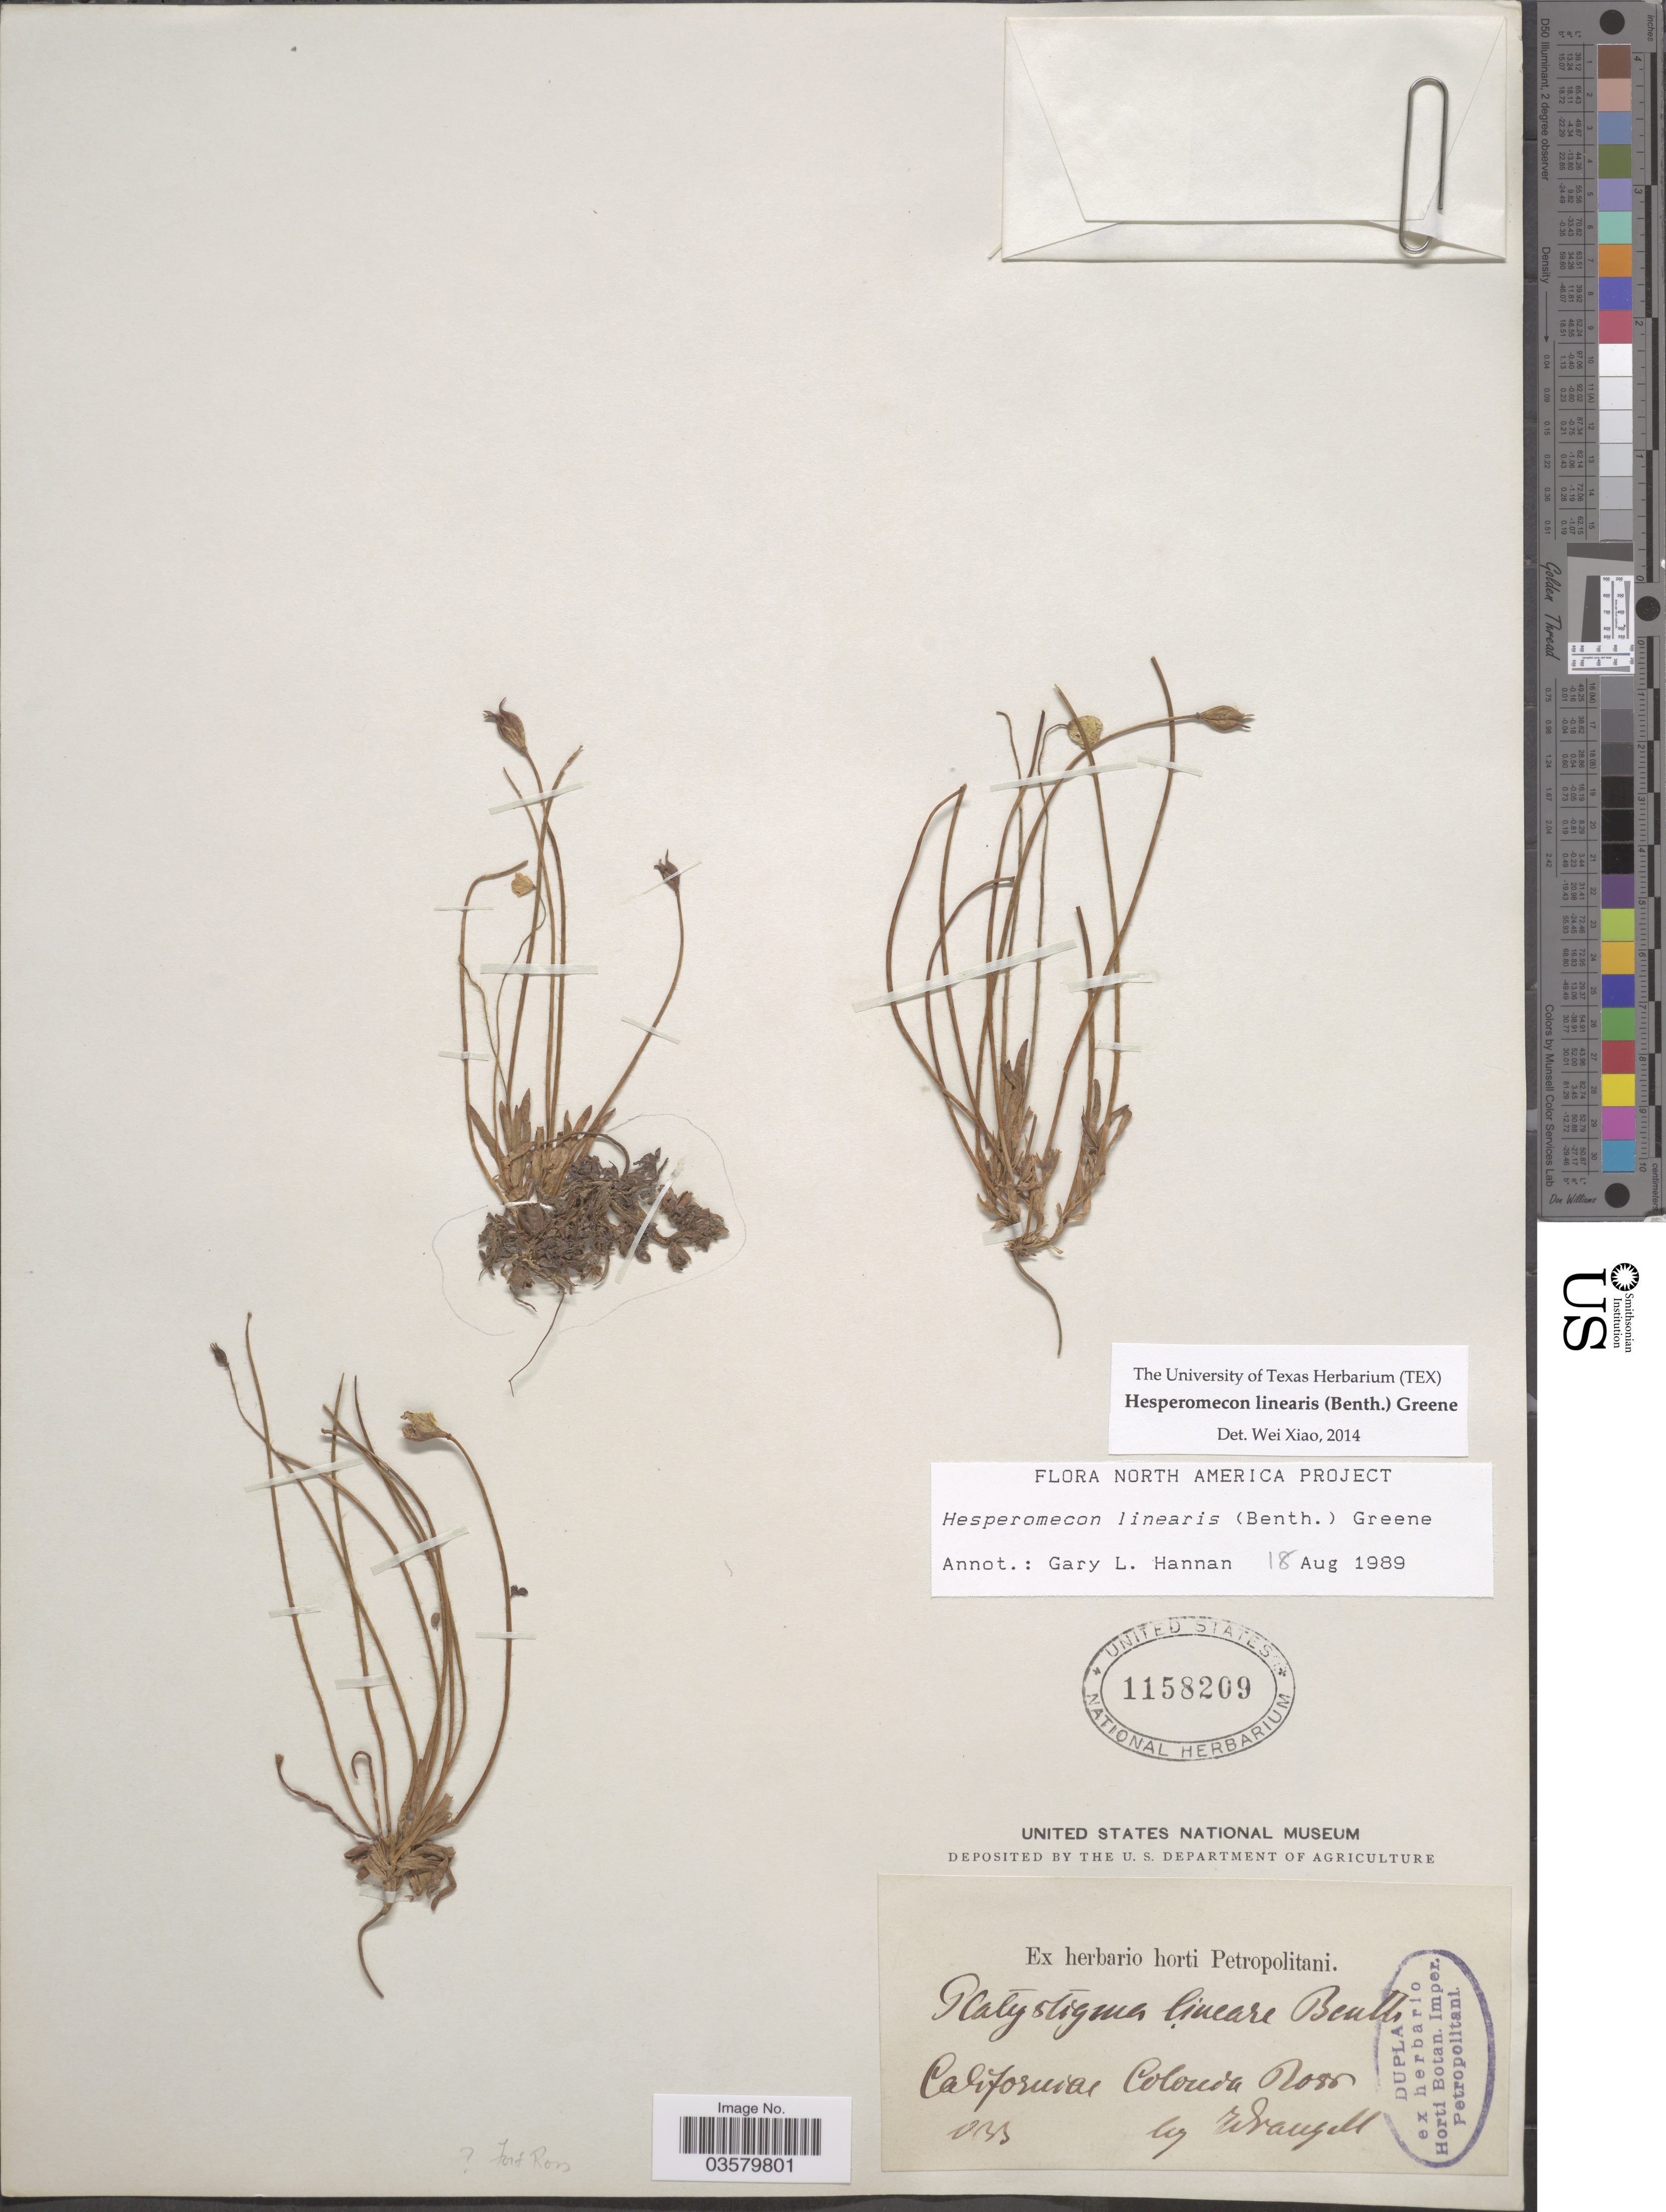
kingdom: Plantae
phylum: Tracheophyta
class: Magnoliopsida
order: Ranunculales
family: Papaveraceae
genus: Platystigma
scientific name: Platystigma lineare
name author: Benth.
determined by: Strong, M. T., (US), Smithsonian Institution - National Museum of Natural History (UNITED STATES)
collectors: Wrangell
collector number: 035?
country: United States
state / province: California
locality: Colonia Ross.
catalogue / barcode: US 1158209